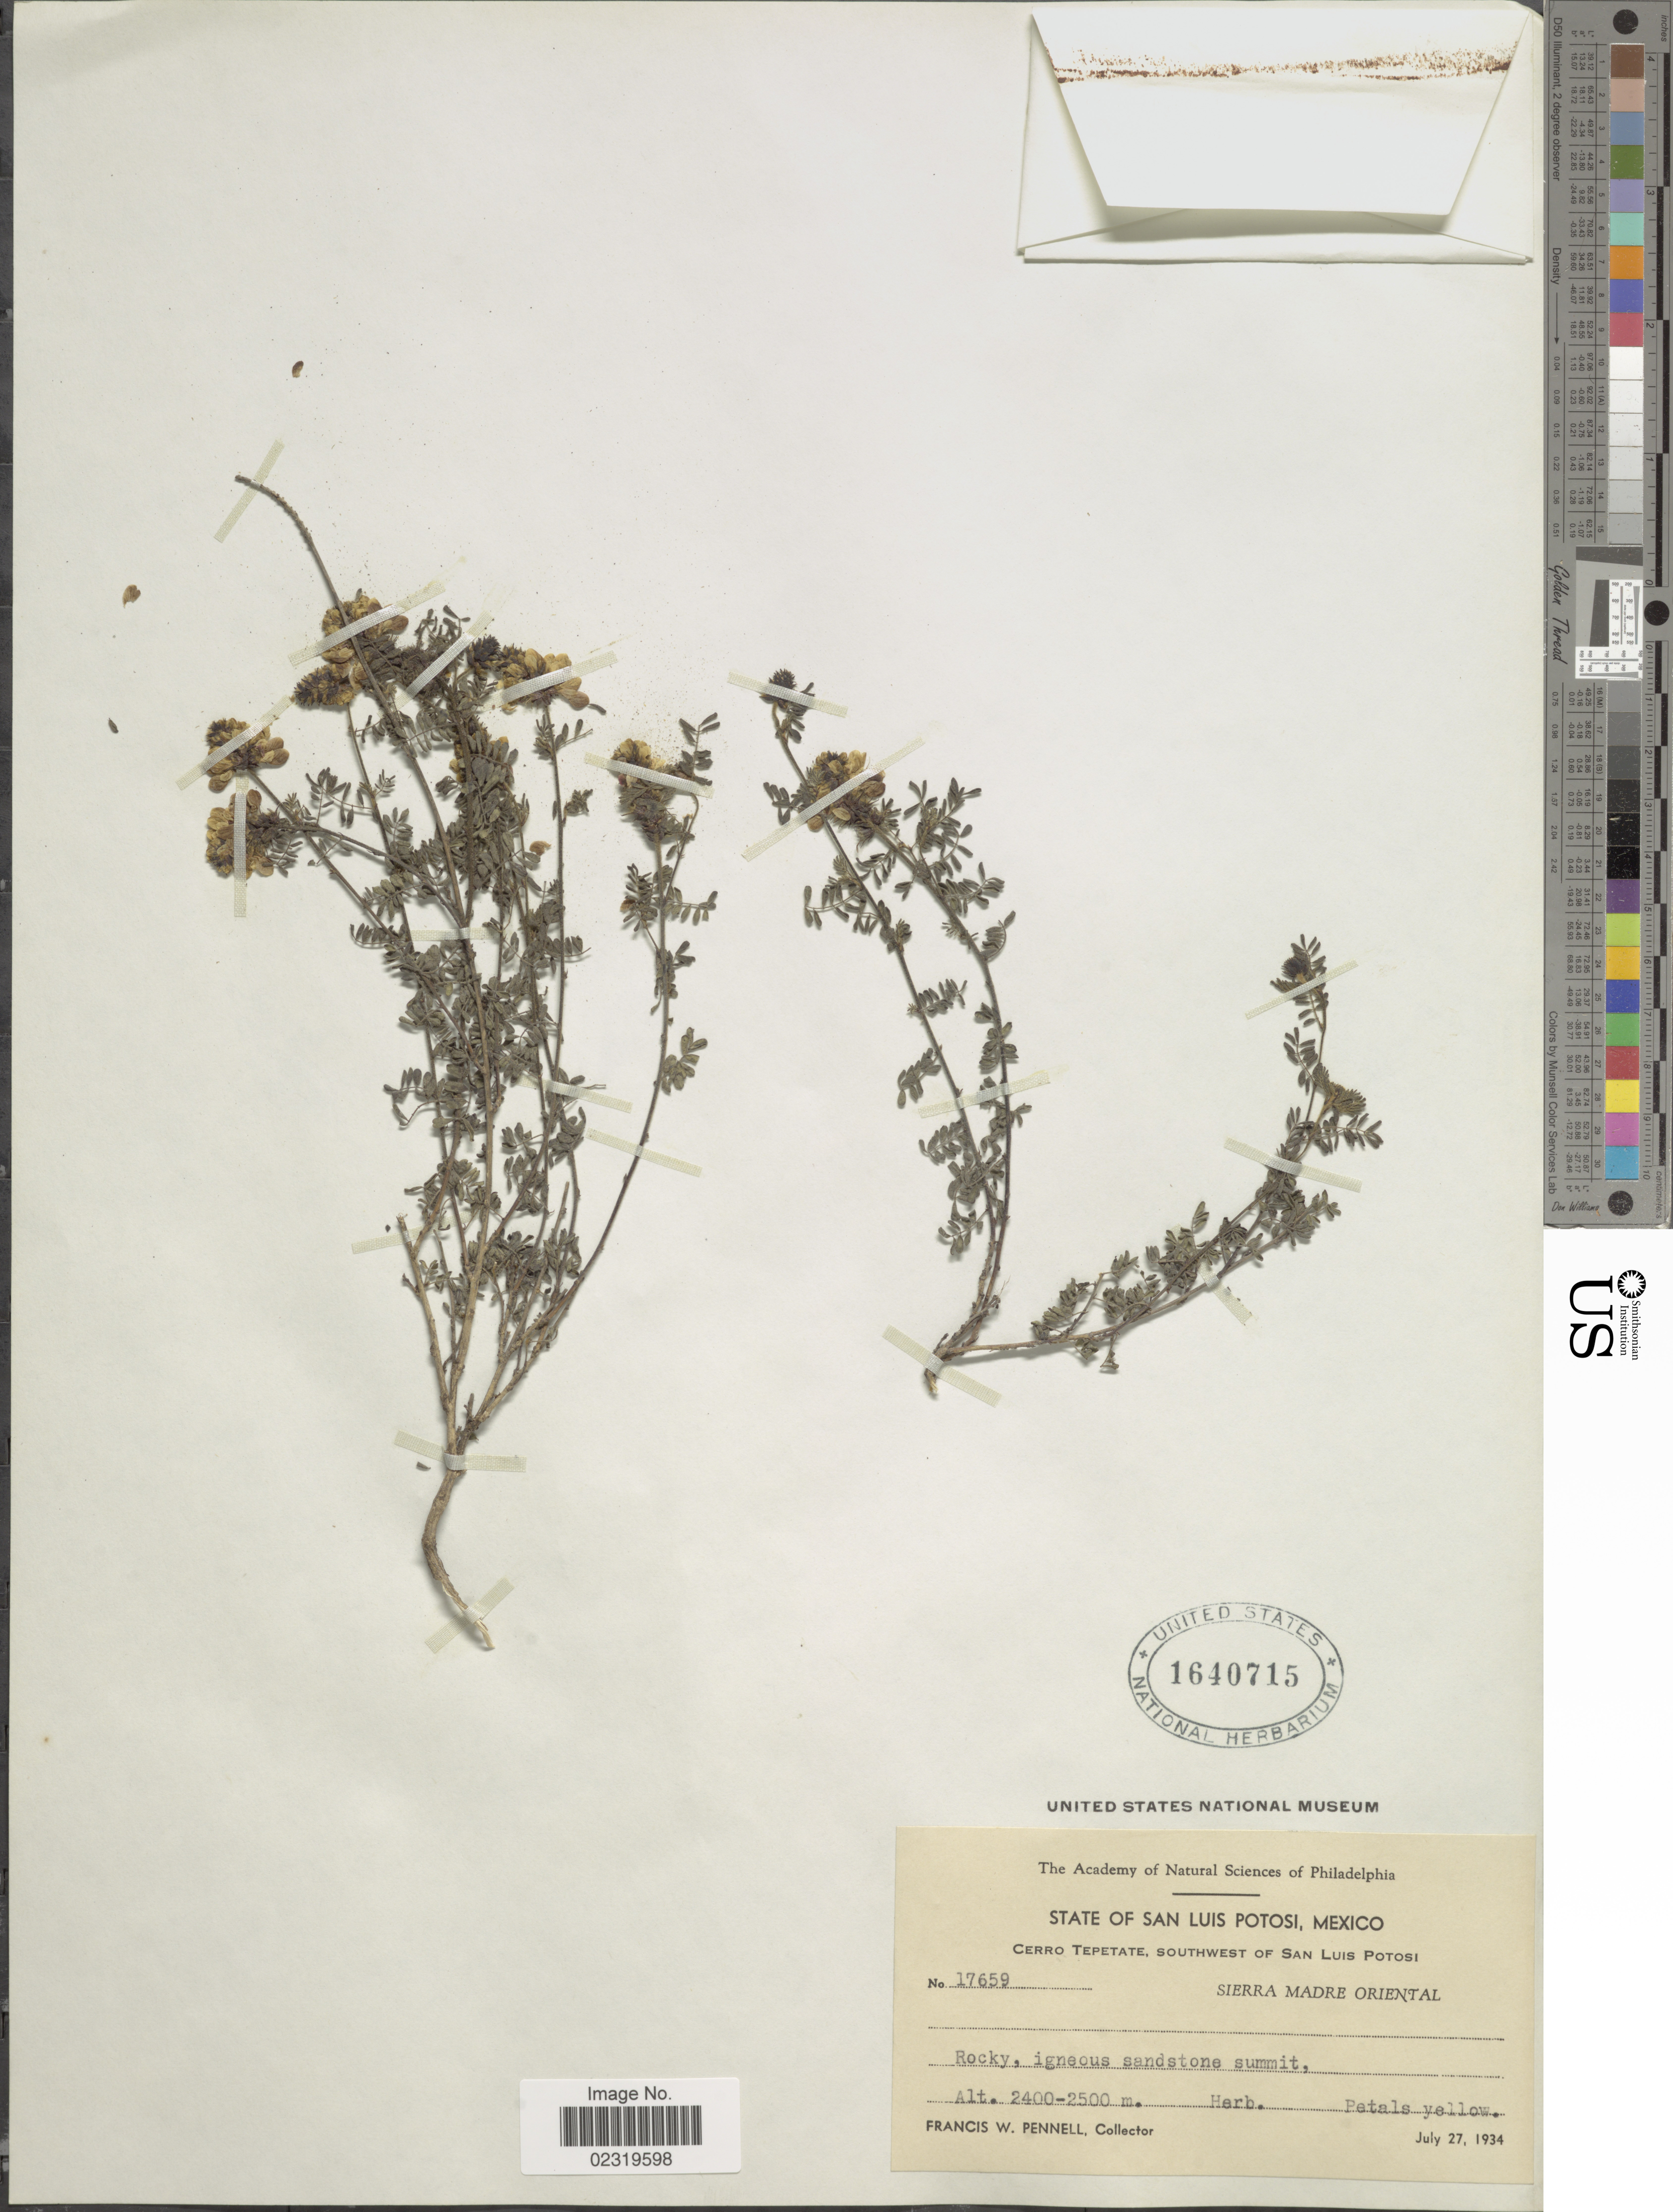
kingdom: Plantae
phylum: Tracheophyta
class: Magnoliopsida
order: Fabales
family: Fabaceae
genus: Dalea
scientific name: Dalea lutea var. lutea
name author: (Cav.) Willd.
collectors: F. W. Pennell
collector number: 17659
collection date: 1934-07-27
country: Mexico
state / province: San Luis Potosí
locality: Cerro Tepetate, southwest of San Luis Potosi, Sierra Madre Oriental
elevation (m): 2400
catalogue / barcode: US 1640715